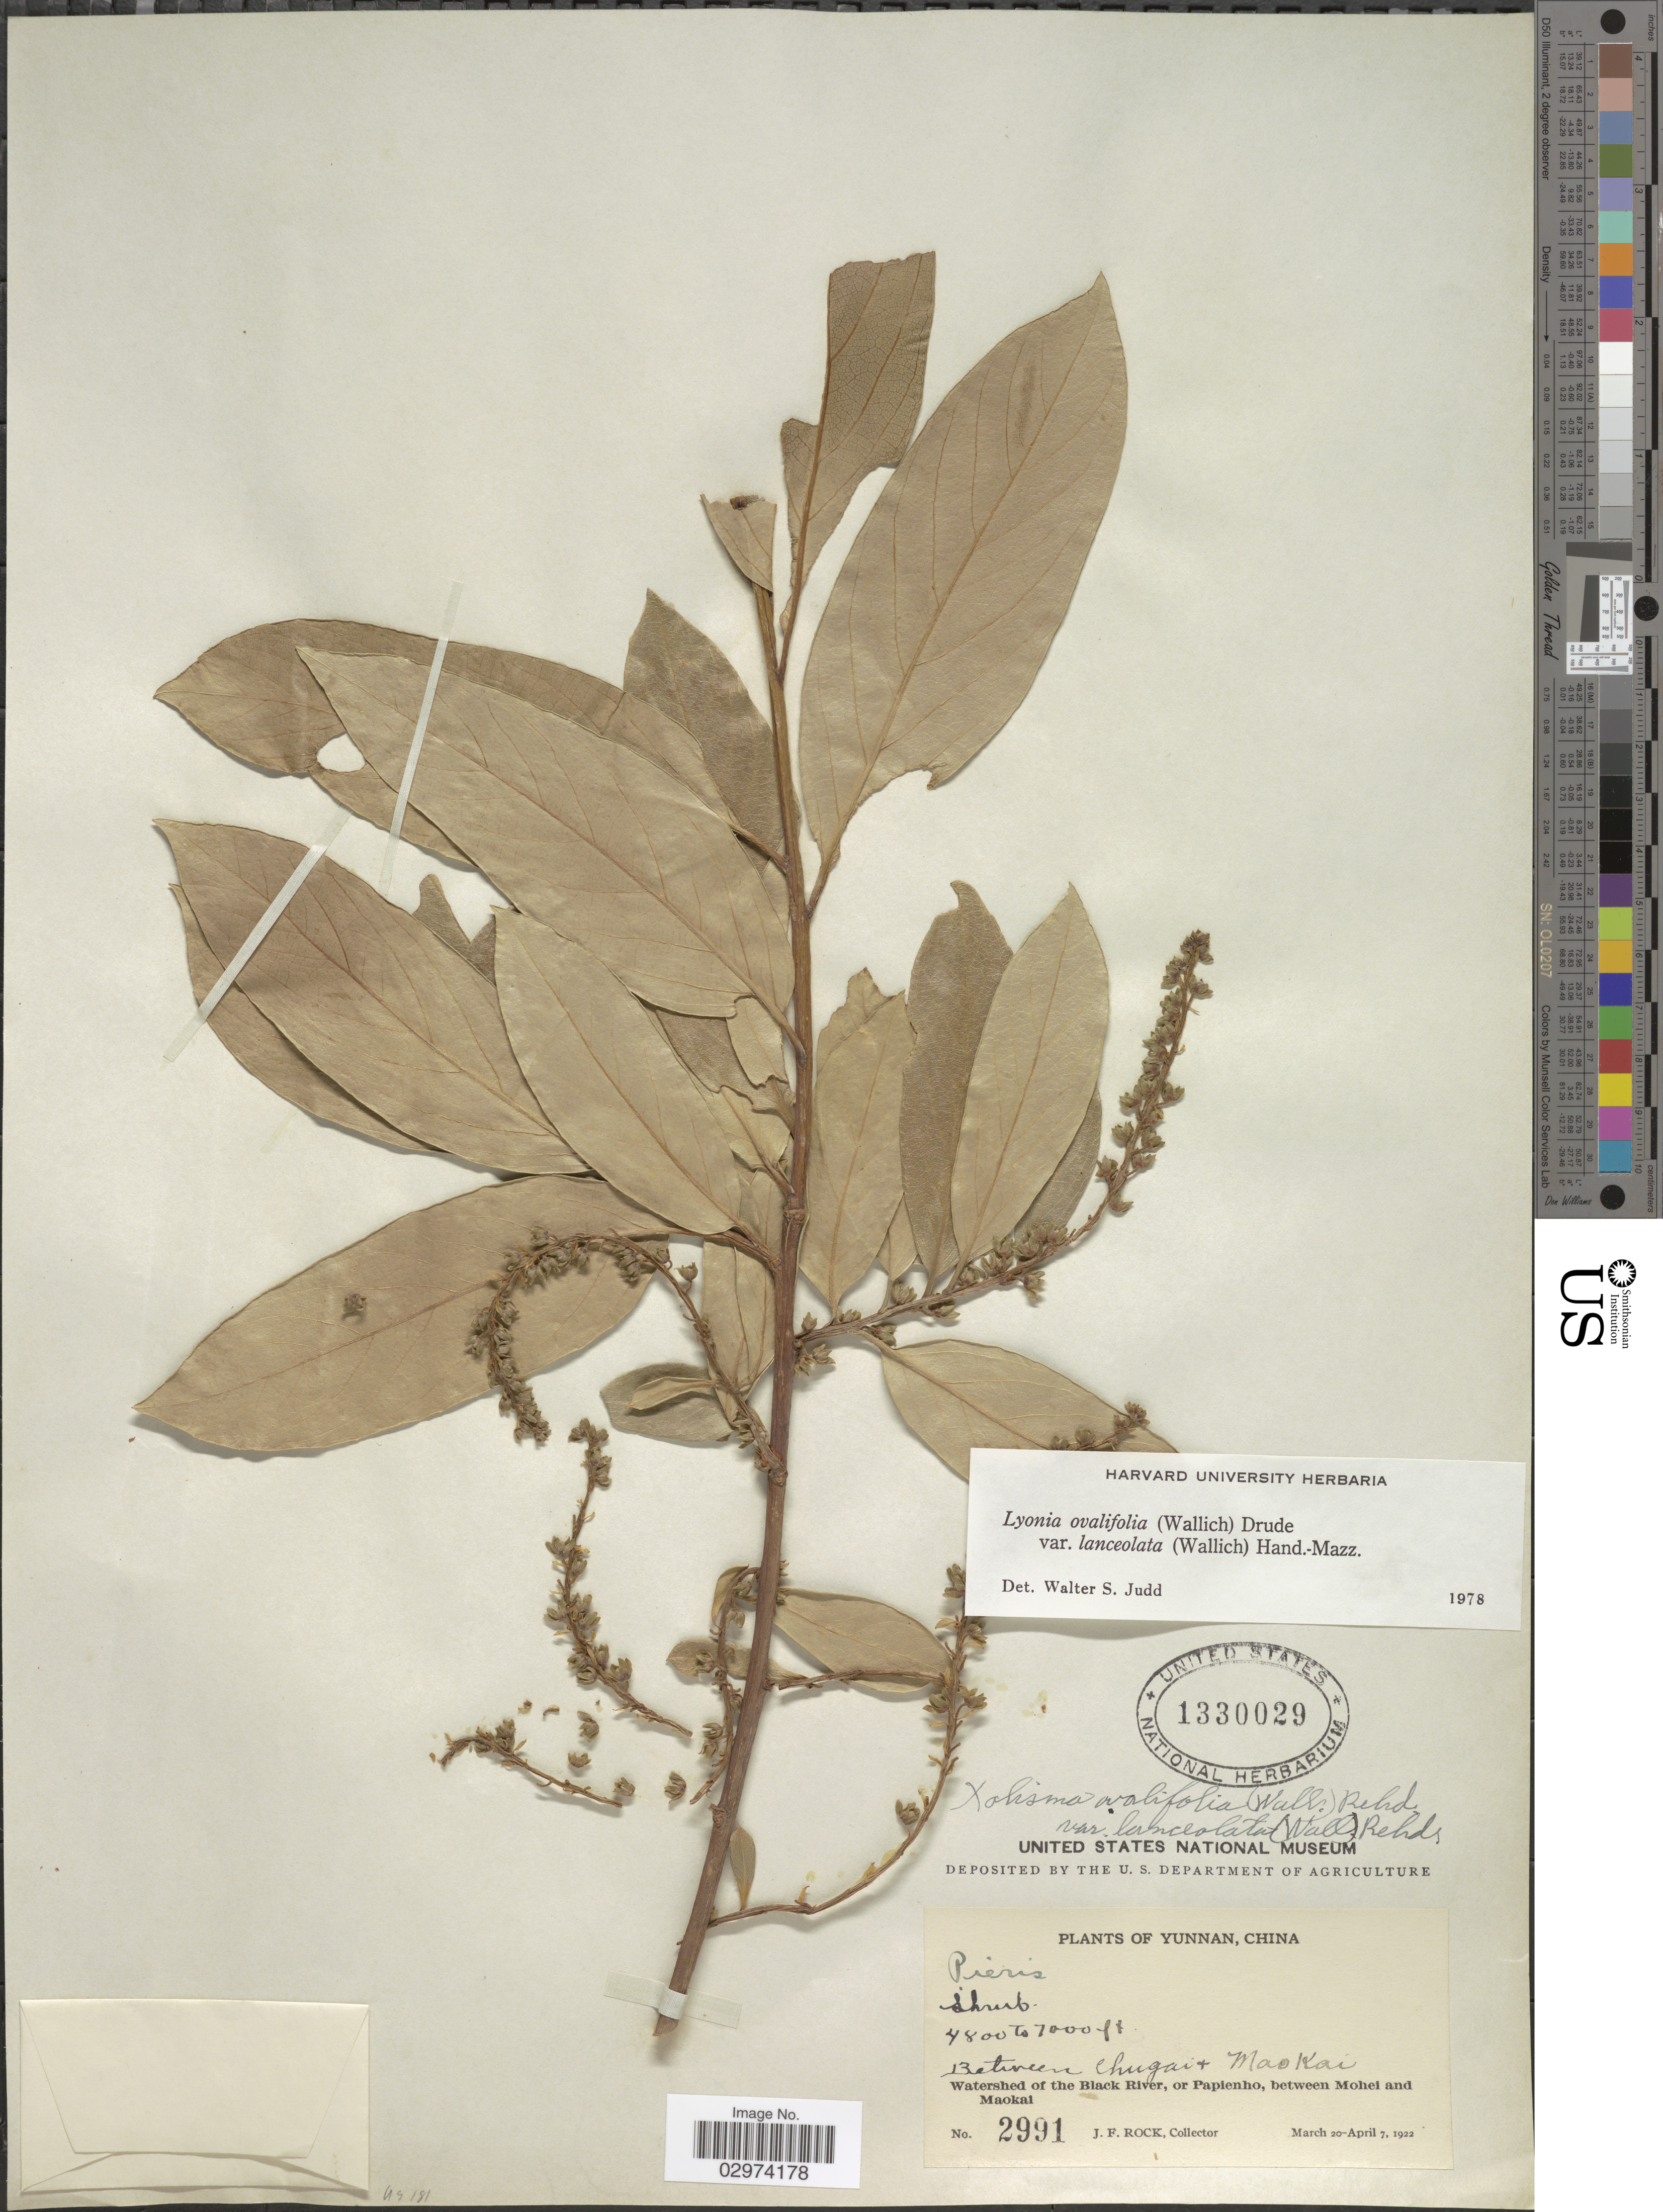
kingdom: Plantae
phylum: Tracheophyta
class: Magnoliopsida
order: Ericales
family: Ericaceae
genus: Lyonia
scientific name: Lyonia ovalifolia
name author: (Wall.) Drude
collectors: J. Rock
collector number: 2991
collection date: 1922-03-20/1922-04-07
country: China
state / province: Yunnan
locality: Between Chugai & Mao Kai. Watershed of the Black River, or Papienho, between Mohei and Maokai.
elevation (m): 1463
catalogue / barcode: US 1330029